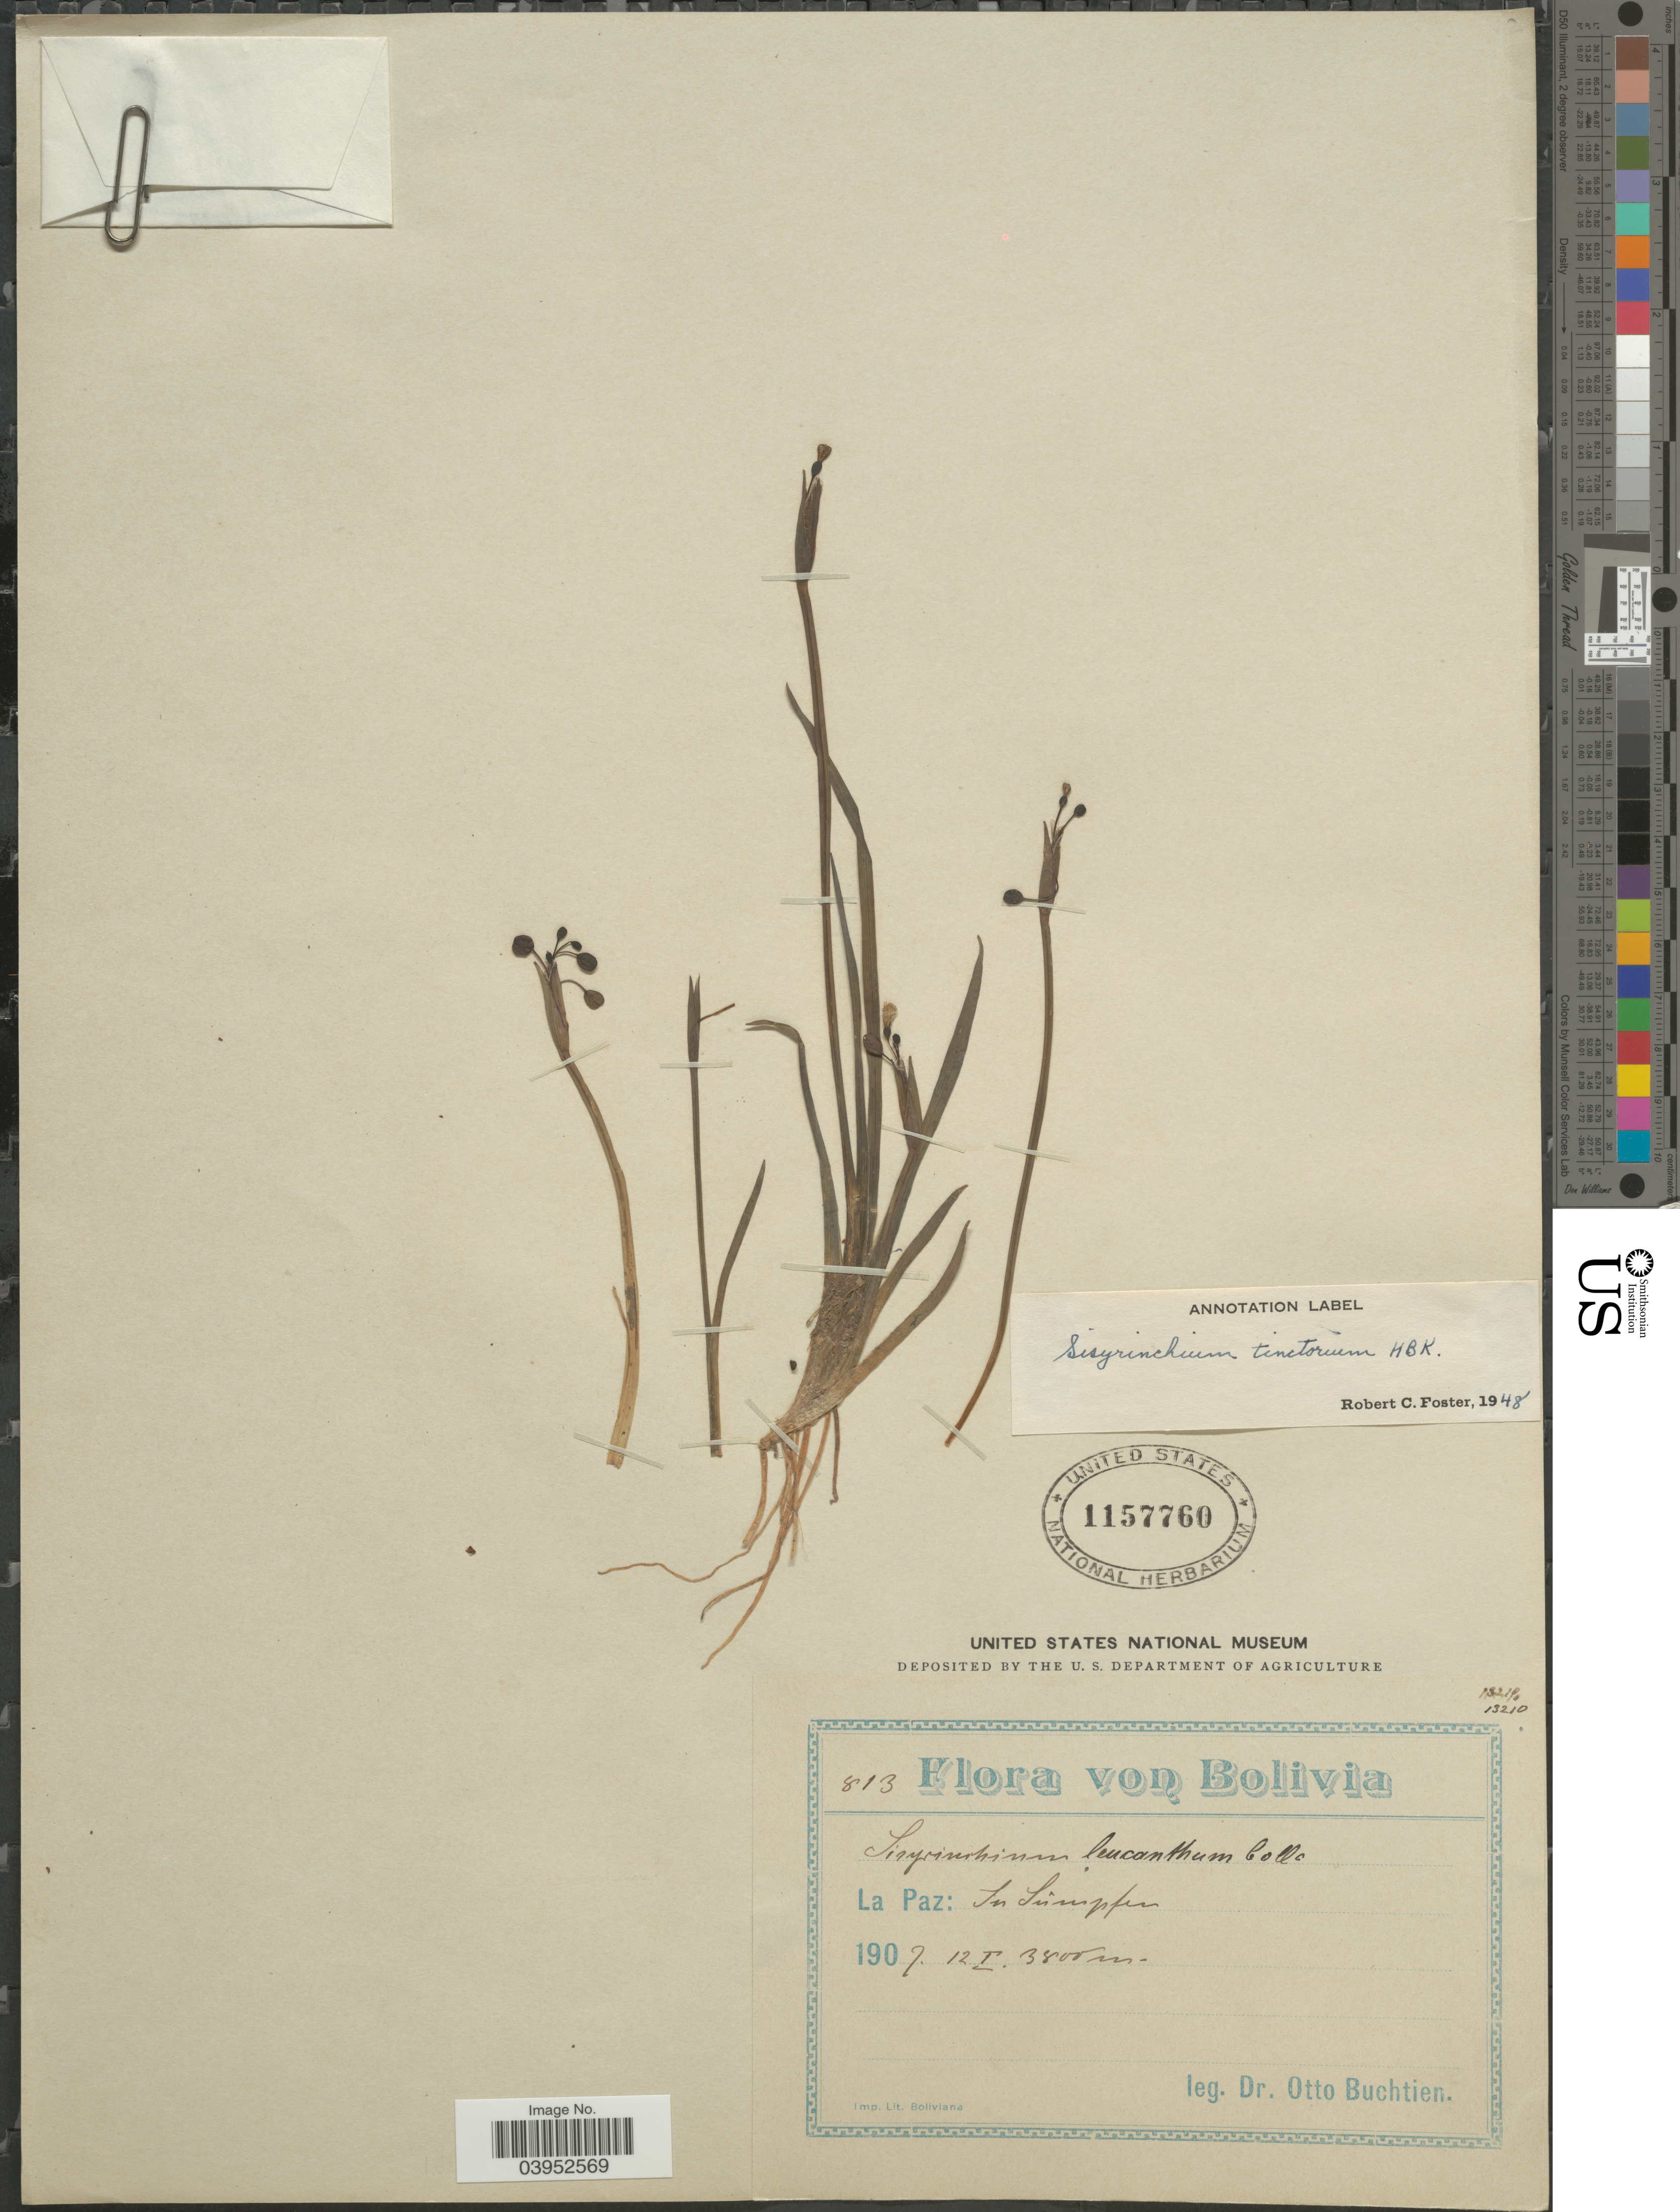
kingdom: Plantae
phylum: Tracheophyta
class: Liliopsida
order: Asparagales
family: Iridaceae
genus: Sisyrinchium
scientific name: Sisyrinchium tinctorium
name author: Kunth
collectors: O. Buchtien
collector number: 813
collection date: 1907-01-12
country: Bolivia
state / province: La Paz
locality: In Sûmpfen.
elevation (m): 3800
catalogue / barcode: US 1157760